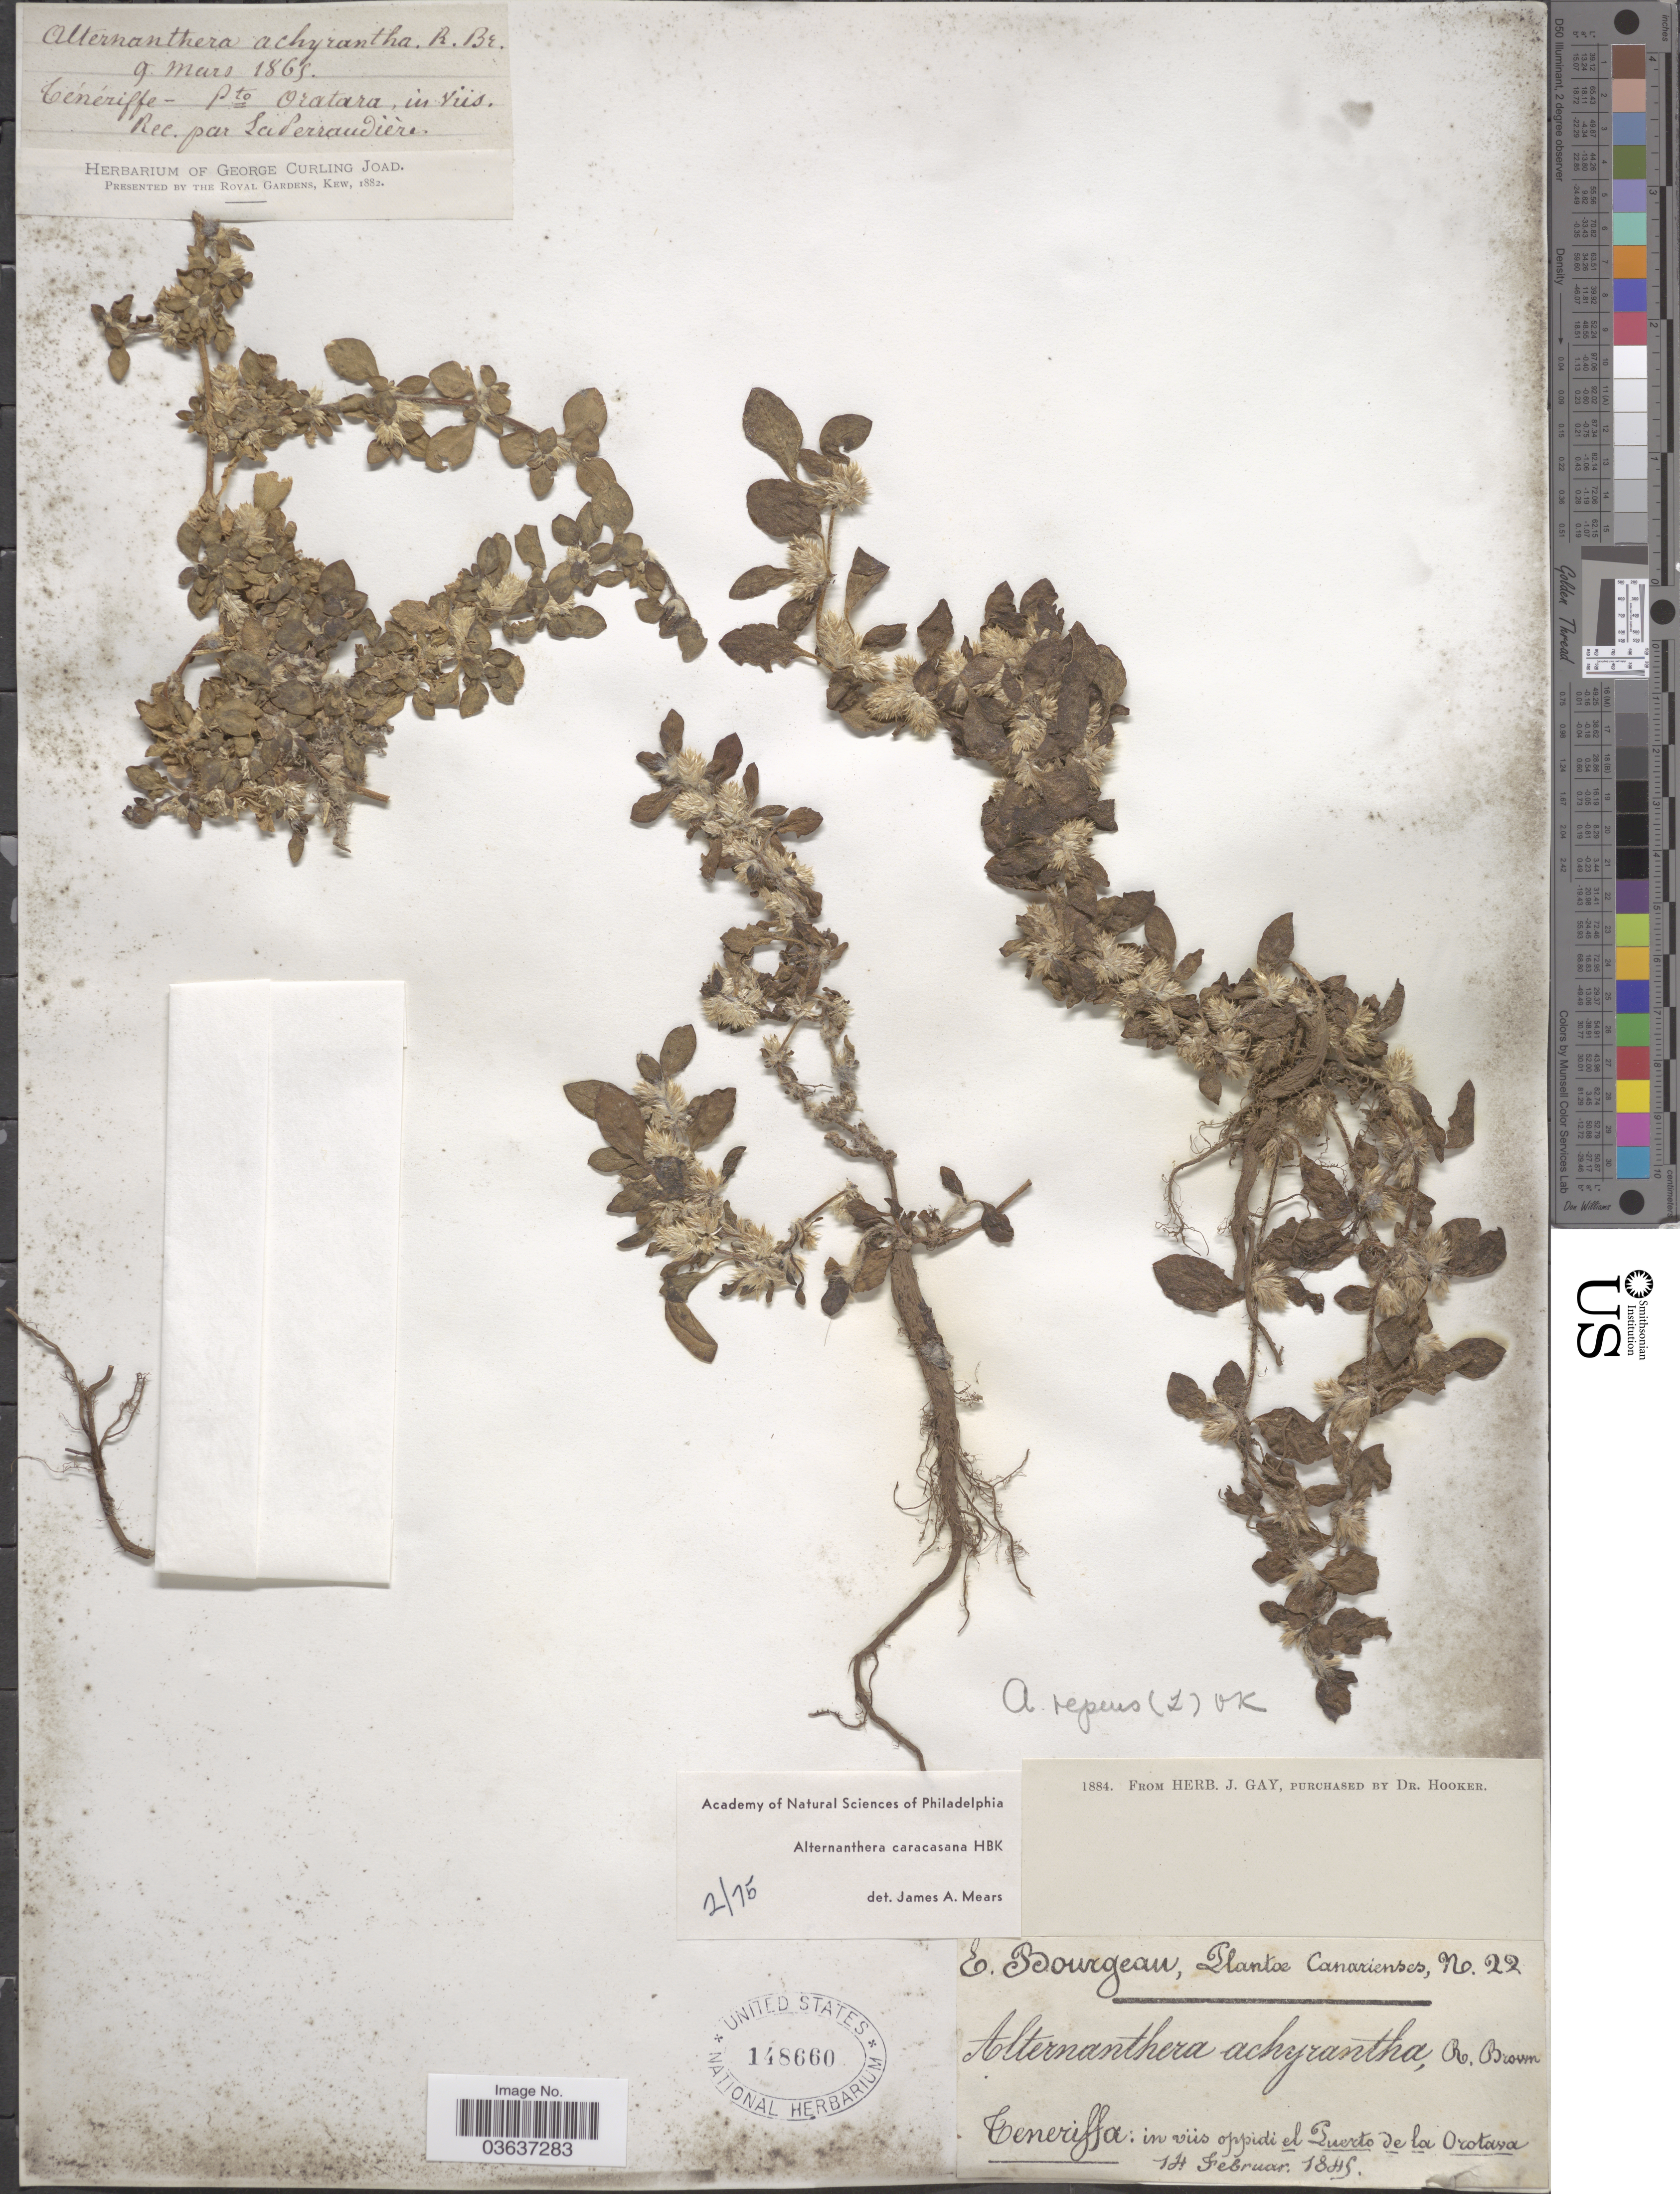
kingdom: Plantae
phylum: Tracheophyta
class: Magnoliopsida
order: Caryophyllales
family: Amaranthaceae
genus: Alternanthera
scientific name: Alternanthera caracasana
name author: Kunth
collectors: E. Bourgeau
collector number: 22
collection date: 1845-02-14/1865-03-09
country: Spain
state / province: Canarias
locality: Canrienses. Teneriffa: in viis oppidi el Puerto de la Orotava.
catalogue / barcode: US 148660